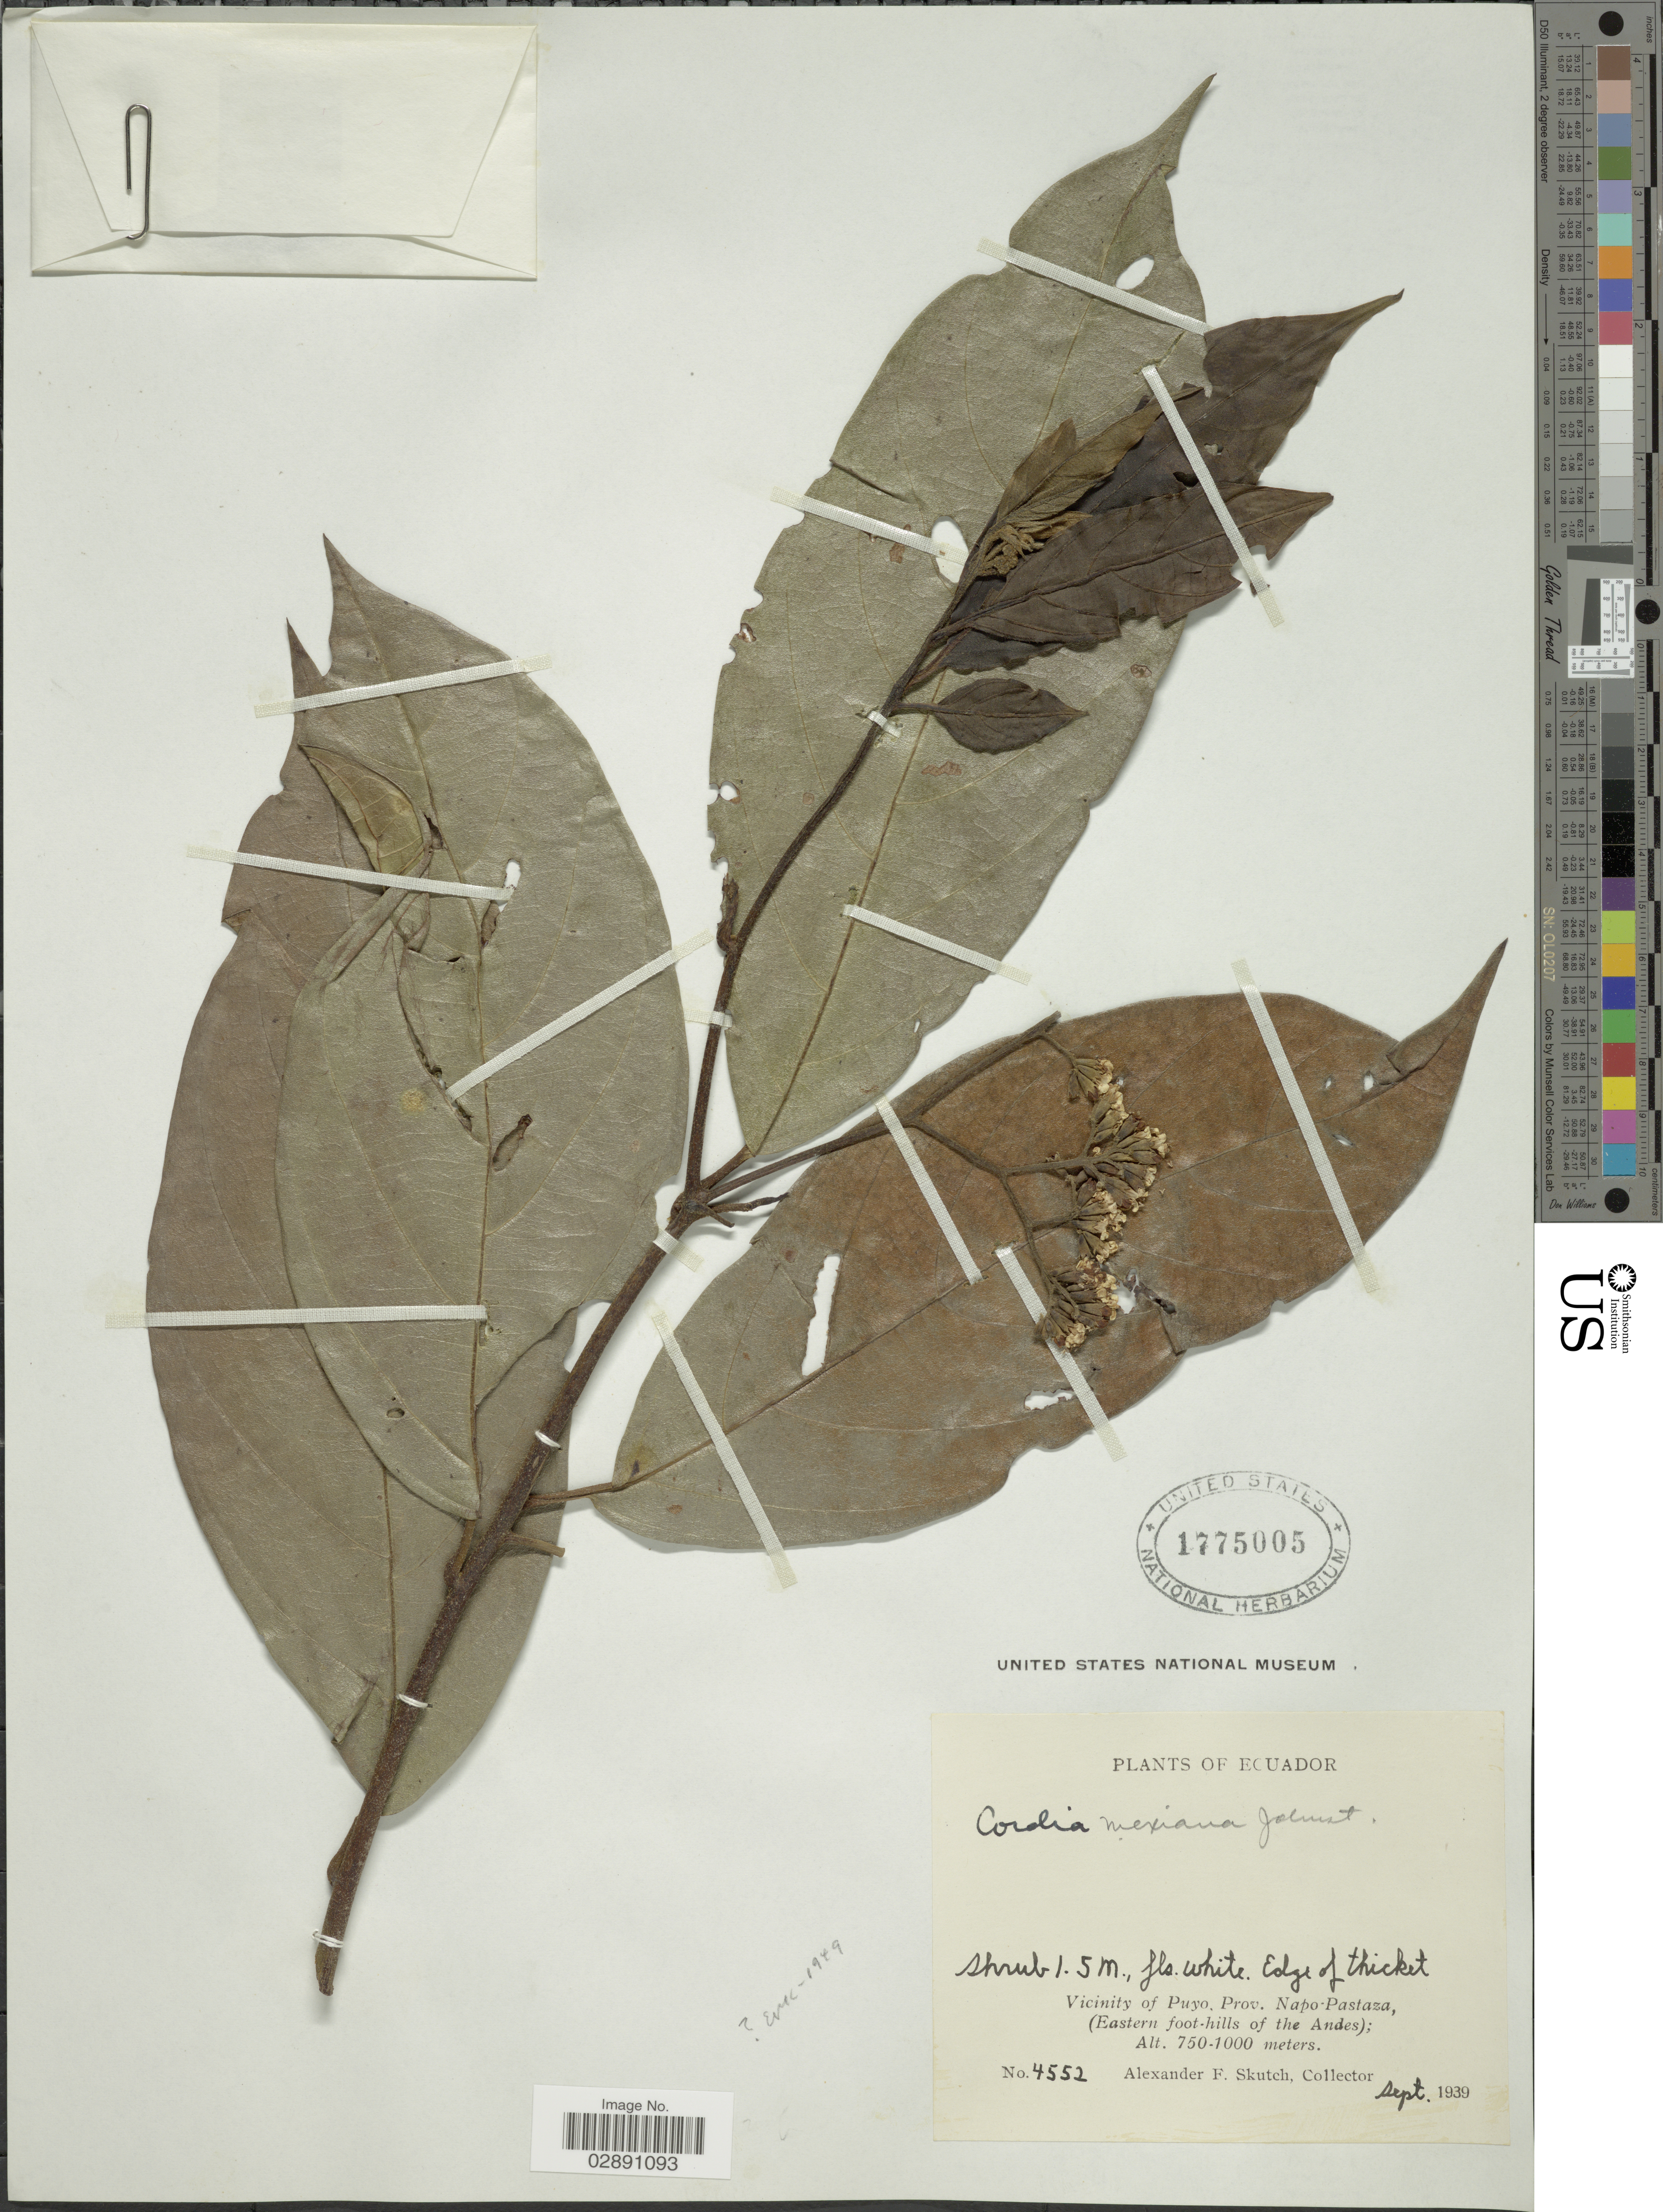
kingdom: Plantae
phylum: Tracheophyta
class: Magnoliopsida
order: Boraginales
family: Cordiaceae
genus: Cordia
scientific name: Cordia mexiana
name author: I.M. Johnst.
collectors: A. F. Skutch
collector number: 4552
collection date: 1939-09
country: Ecuador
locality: Vicinity of Puyo, Prov. Napo-Pastaza, (Eastern foot-hills of the Andes).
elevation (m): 750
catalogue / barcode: US 1775005